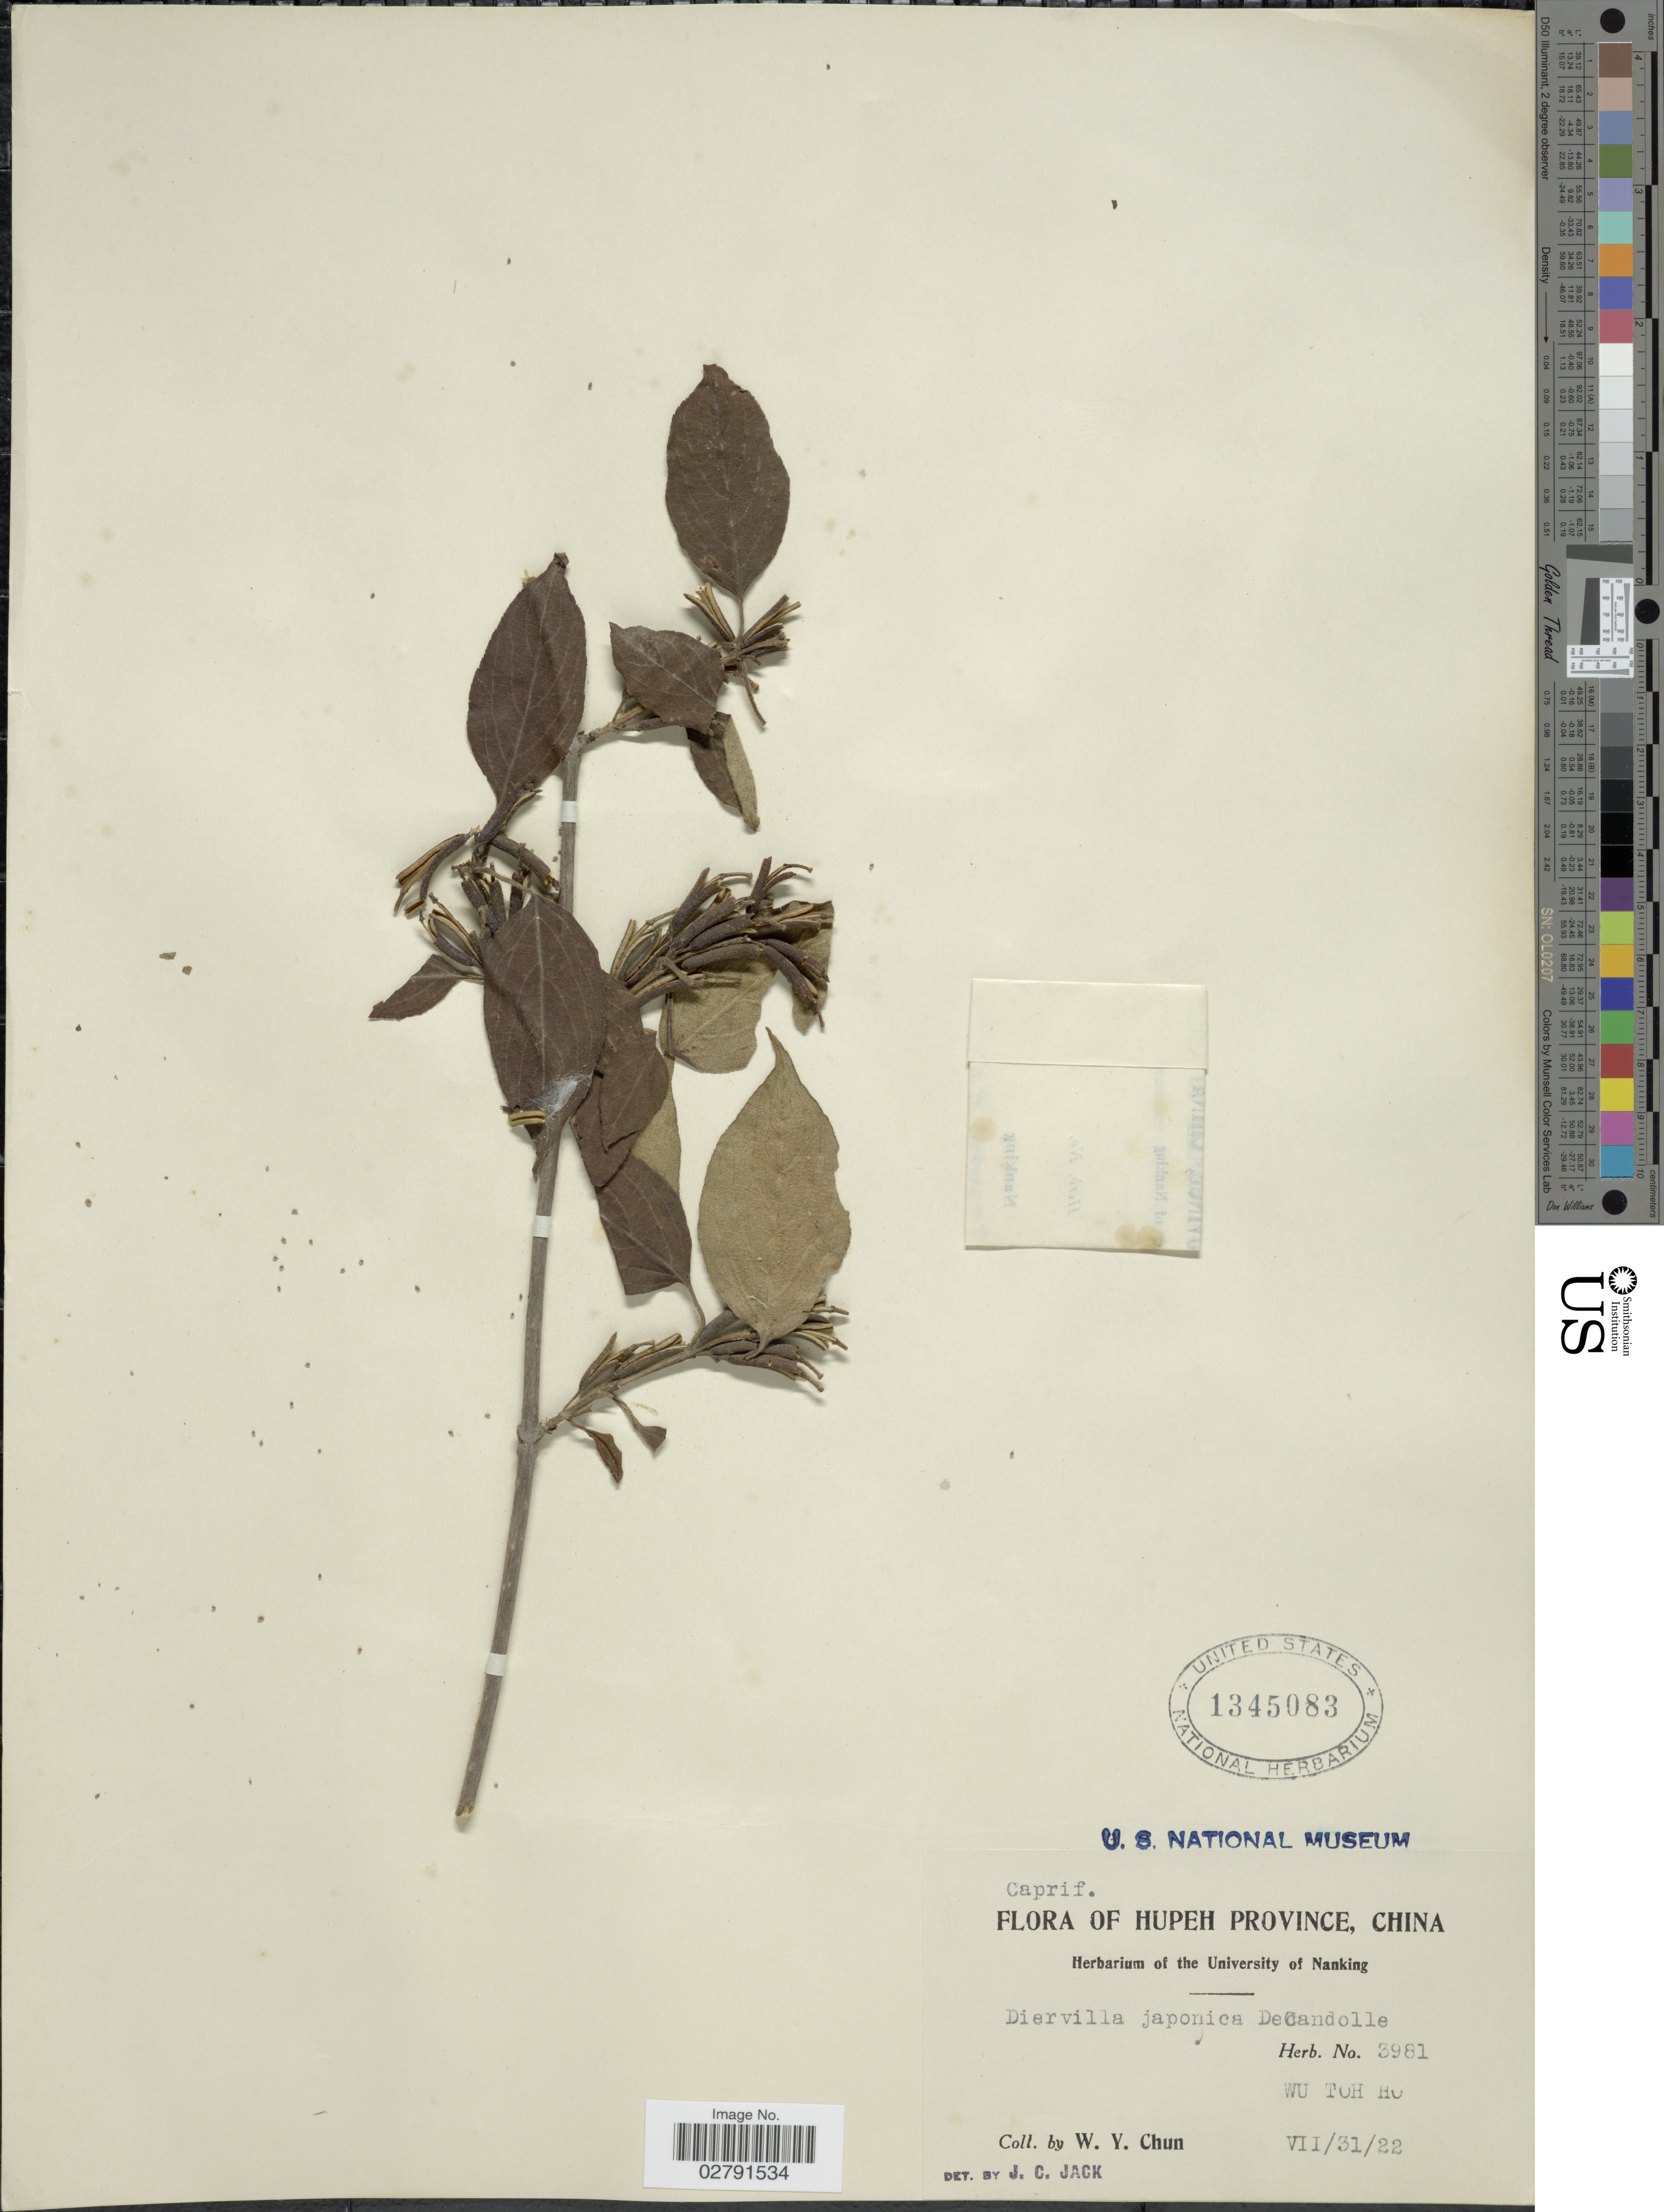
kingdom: Plantae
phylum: Tracheophyta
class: Magnoliopsida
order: Dipsacales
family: Caprifoliaceae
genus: Diervilla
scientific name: Diervilla japonica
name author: (Thunb.) DC.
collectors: W. Y. Chun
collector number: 3981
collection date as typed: Transcribed d/m/y: 31/7/22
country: China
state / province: Hubei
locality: Hupeh Province, Wu Toh Ho [interpreted]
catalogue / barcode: US 1345083